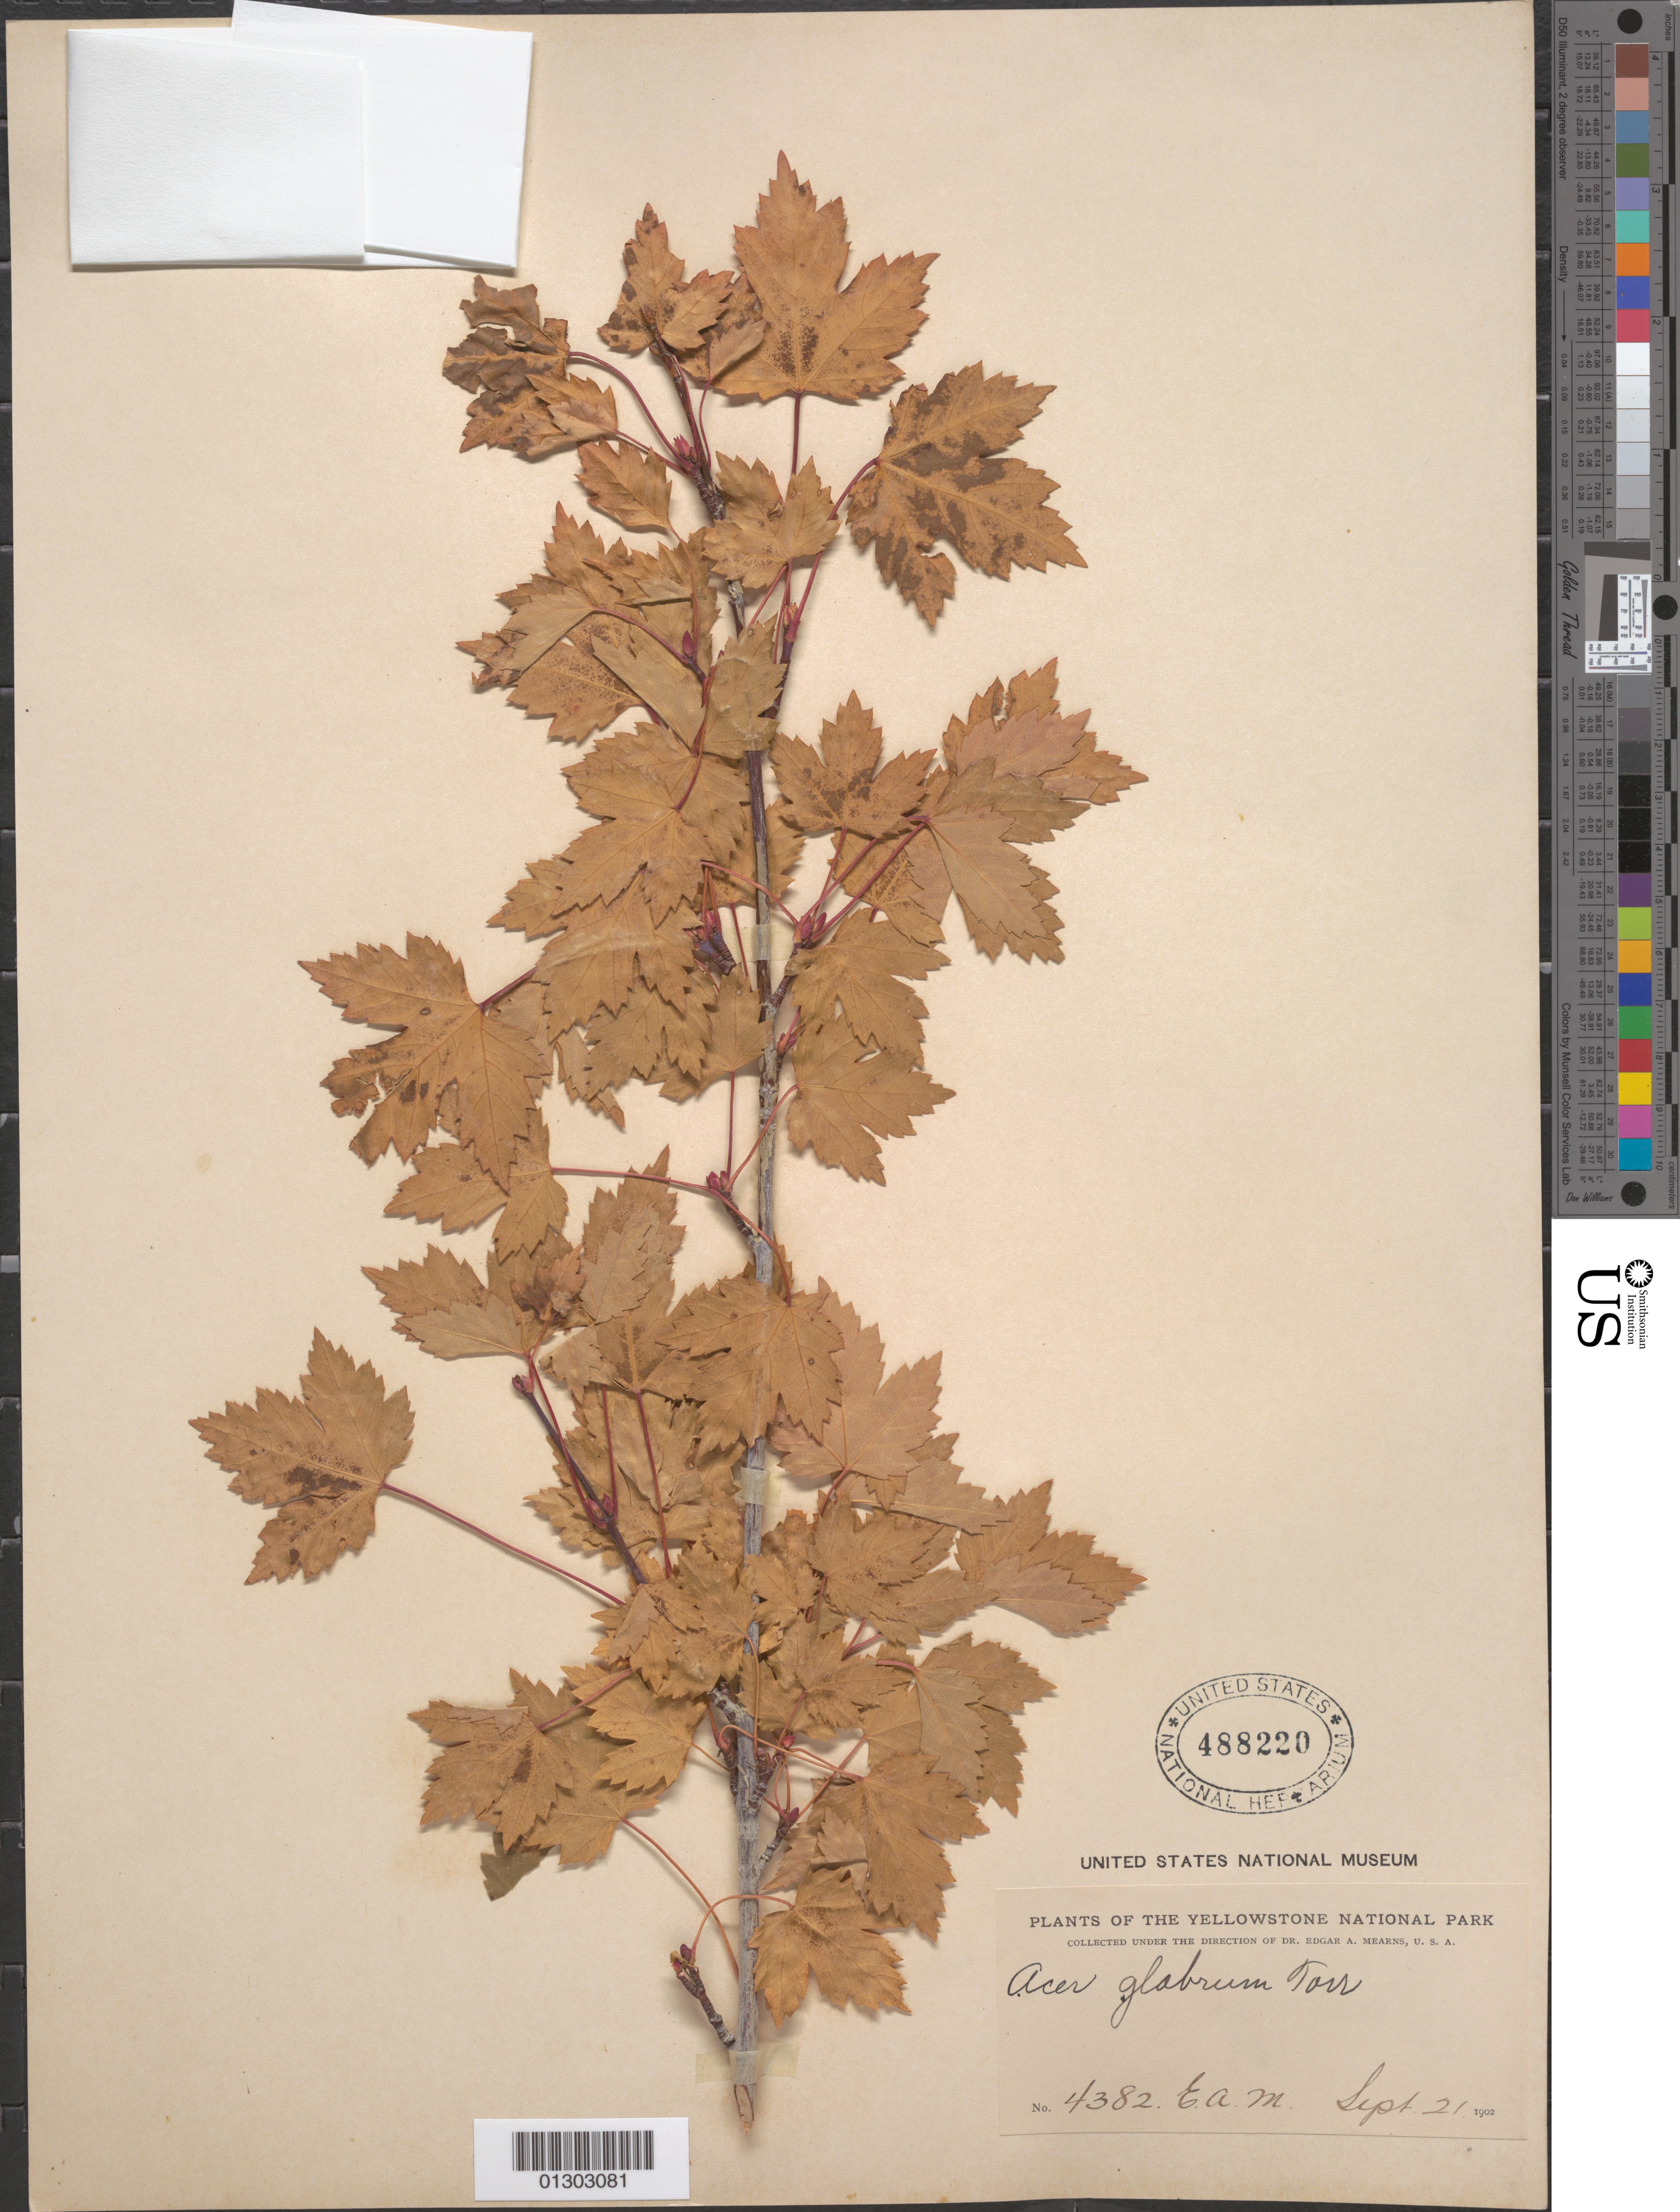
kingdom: Plantae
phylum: Tracheophyta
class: Magnoliopsida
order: Sapindales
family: Sapindaceae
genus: Acer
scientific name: Acer glabrum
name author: Torr.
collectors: E. A. Mearns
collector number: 4382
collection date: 1902-09-21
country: United States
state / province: Wyoming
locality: Yellowstone National Park.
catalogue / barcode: US 488220